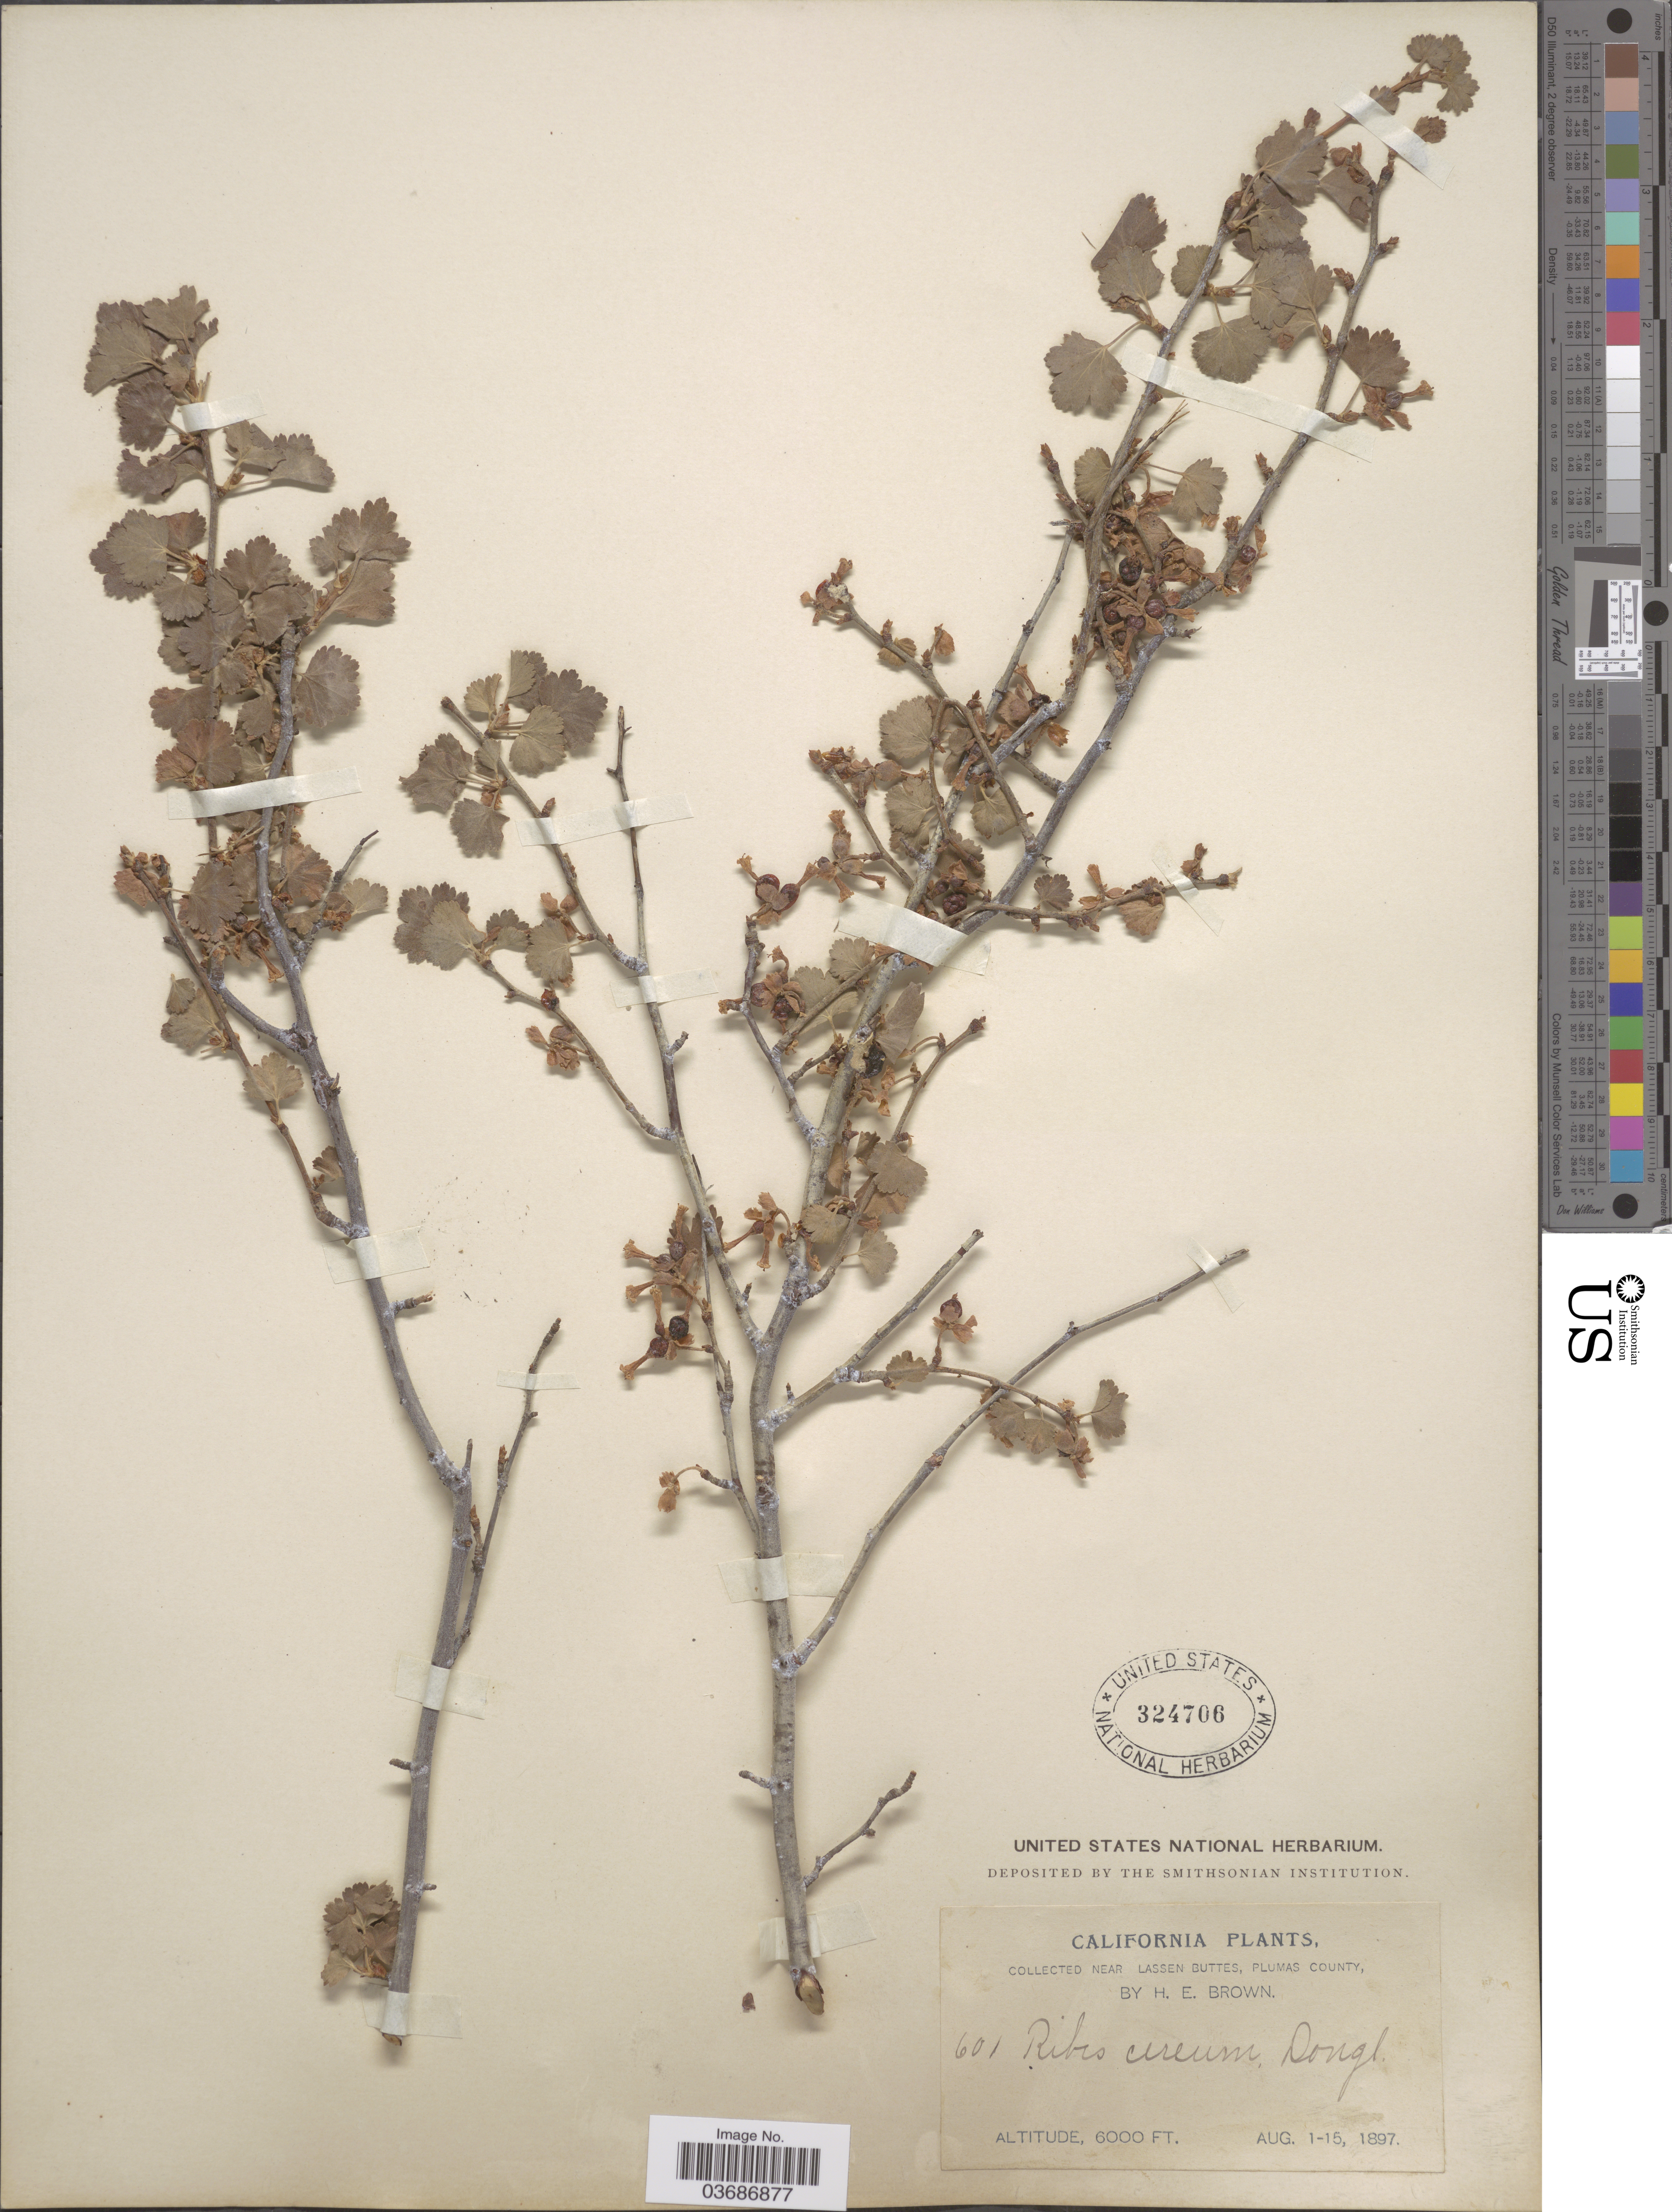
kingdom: Plantae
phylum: Tracheophyta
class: Magnoliopsida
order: Saxifragales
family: Grossulariaceae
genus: Ribes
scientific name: Ribes cereum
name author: Douglas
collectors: H. E. Brown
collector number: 601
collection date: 1897-08-01/1897-08-15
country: United States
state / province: California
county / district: Plumas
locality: Near Lassen Buttes, Plumas County.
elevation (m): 1829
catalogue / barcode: US 324706